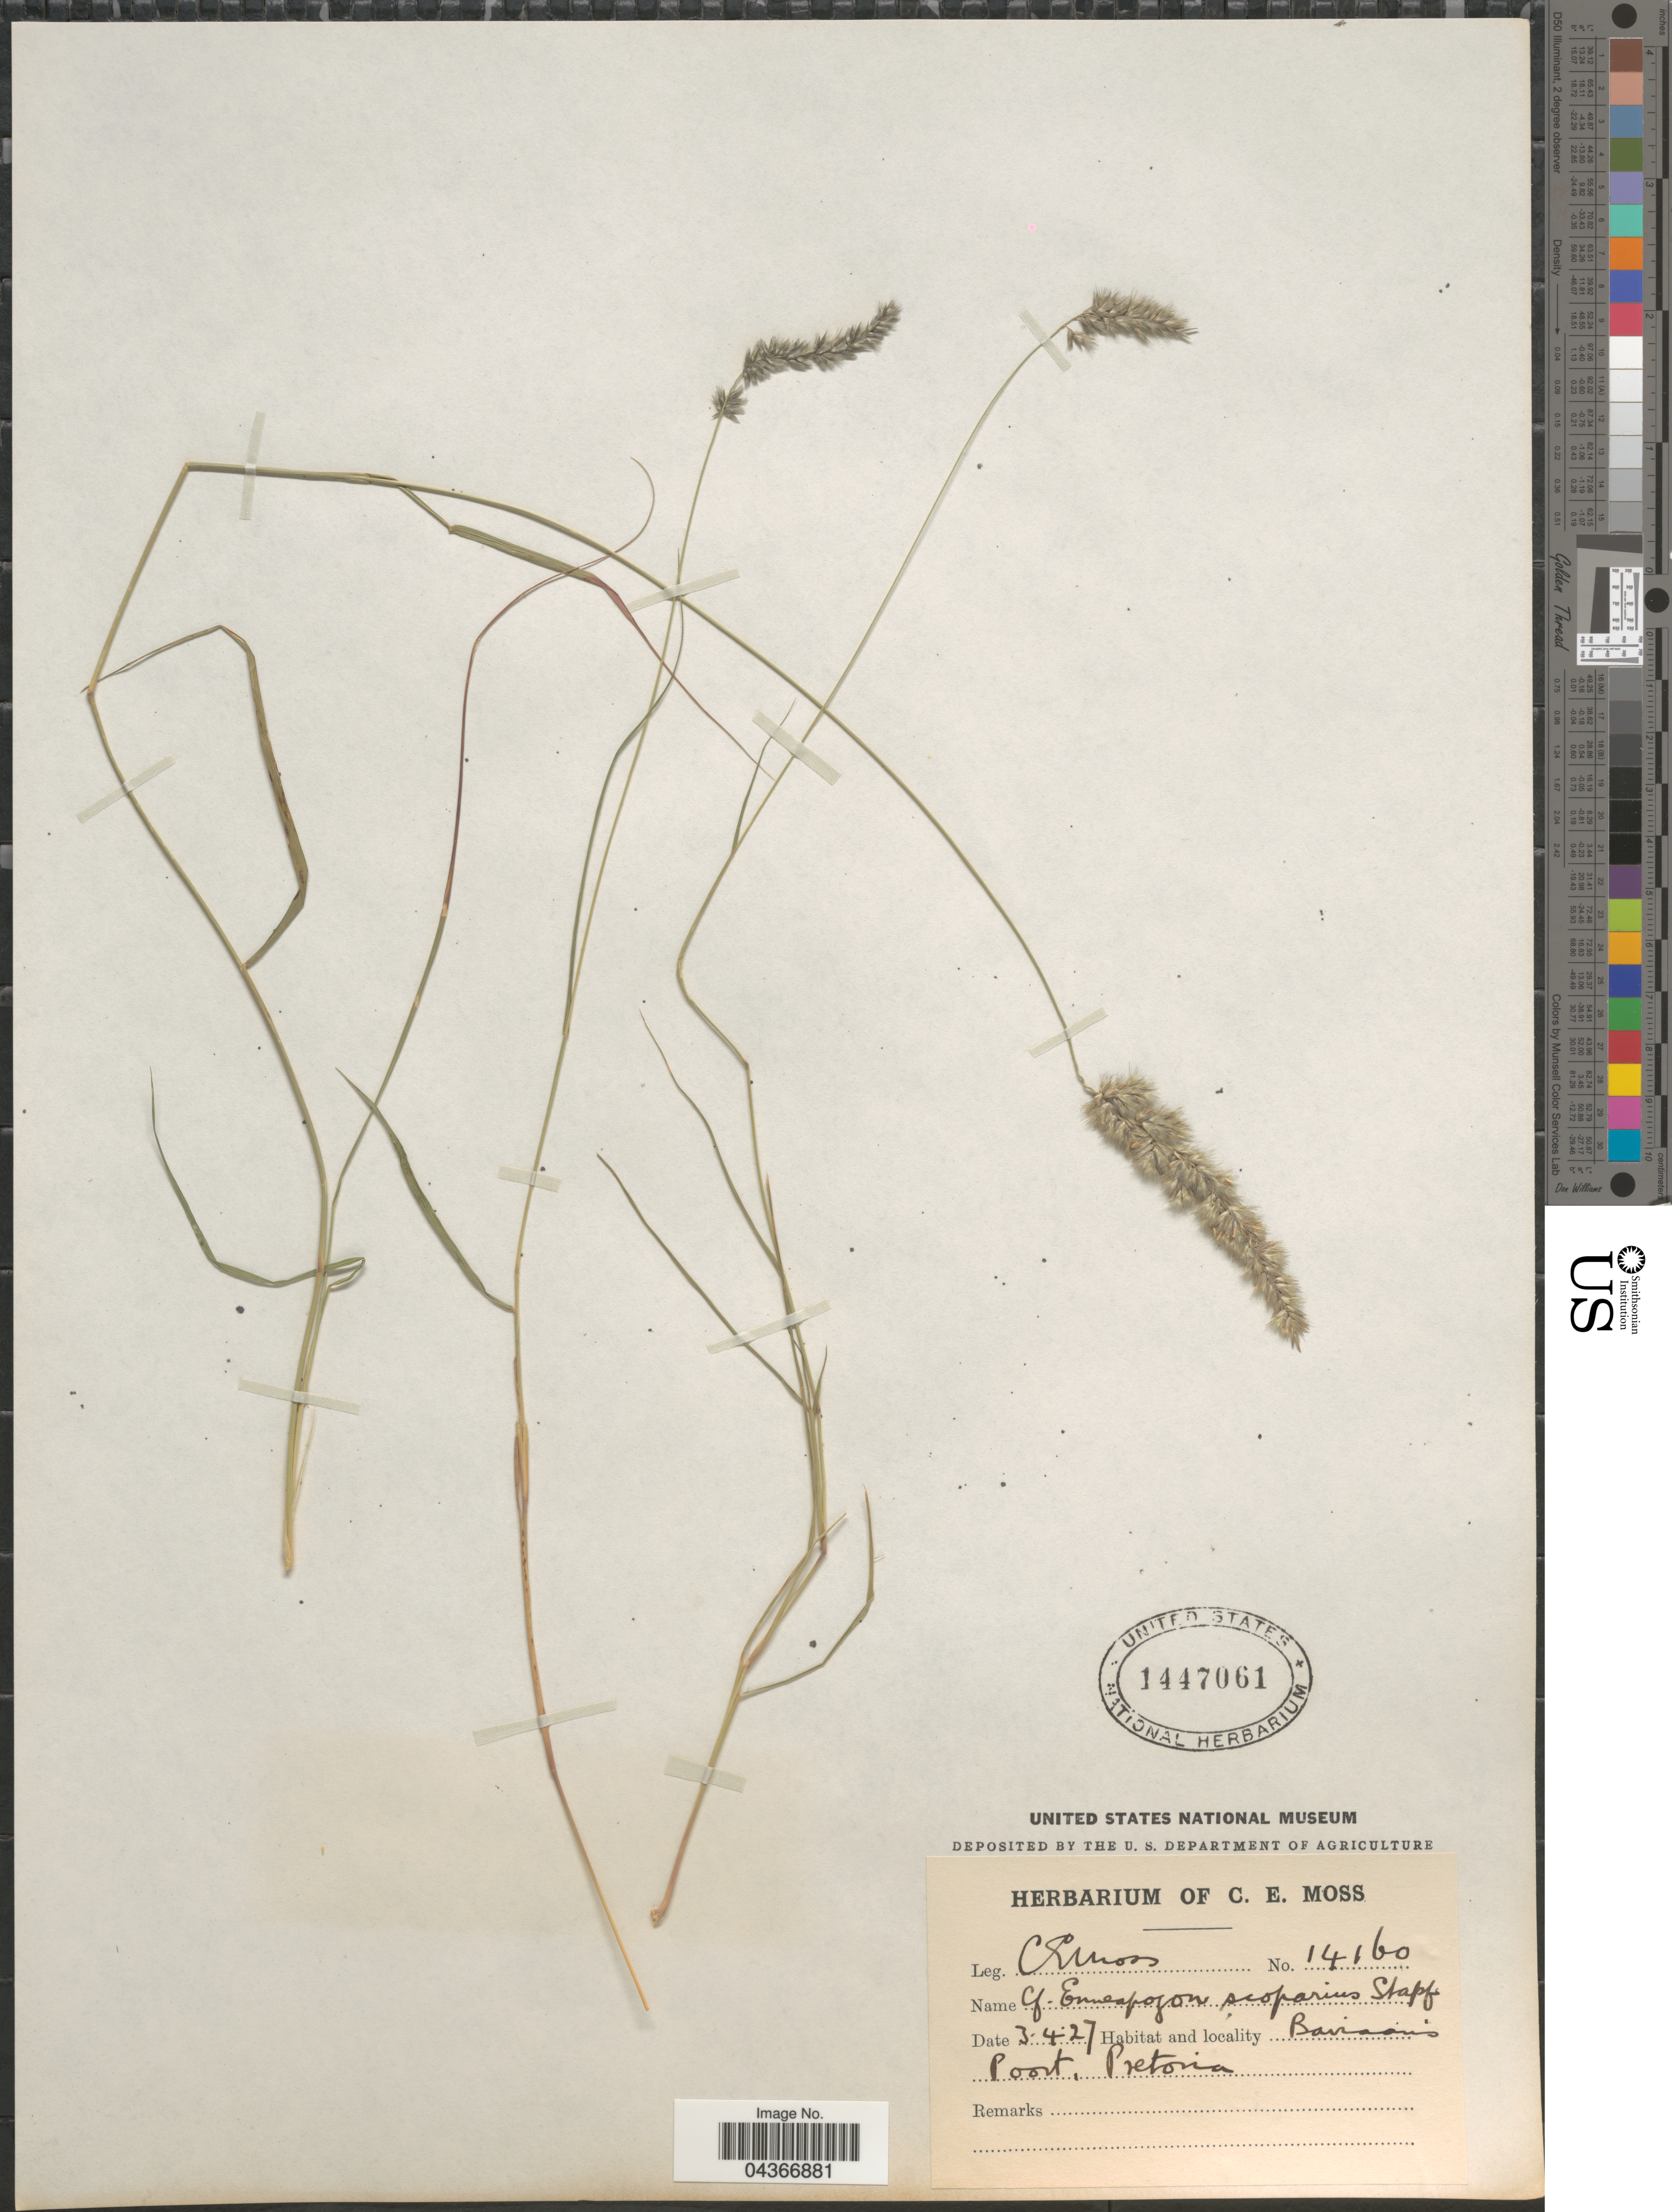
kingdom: Plantae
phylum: Tracheophyta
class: Liliopsida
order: Poales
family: Poaceae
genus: Enneapogon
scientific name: Enneapogon scoparius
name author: Stapf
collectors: C. E. Moss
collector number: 14160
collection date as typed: Transcribed d/m/y: 3/4/27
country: South Africa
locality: Baviaans Poort, Pretoria.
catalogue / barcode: US 1447061